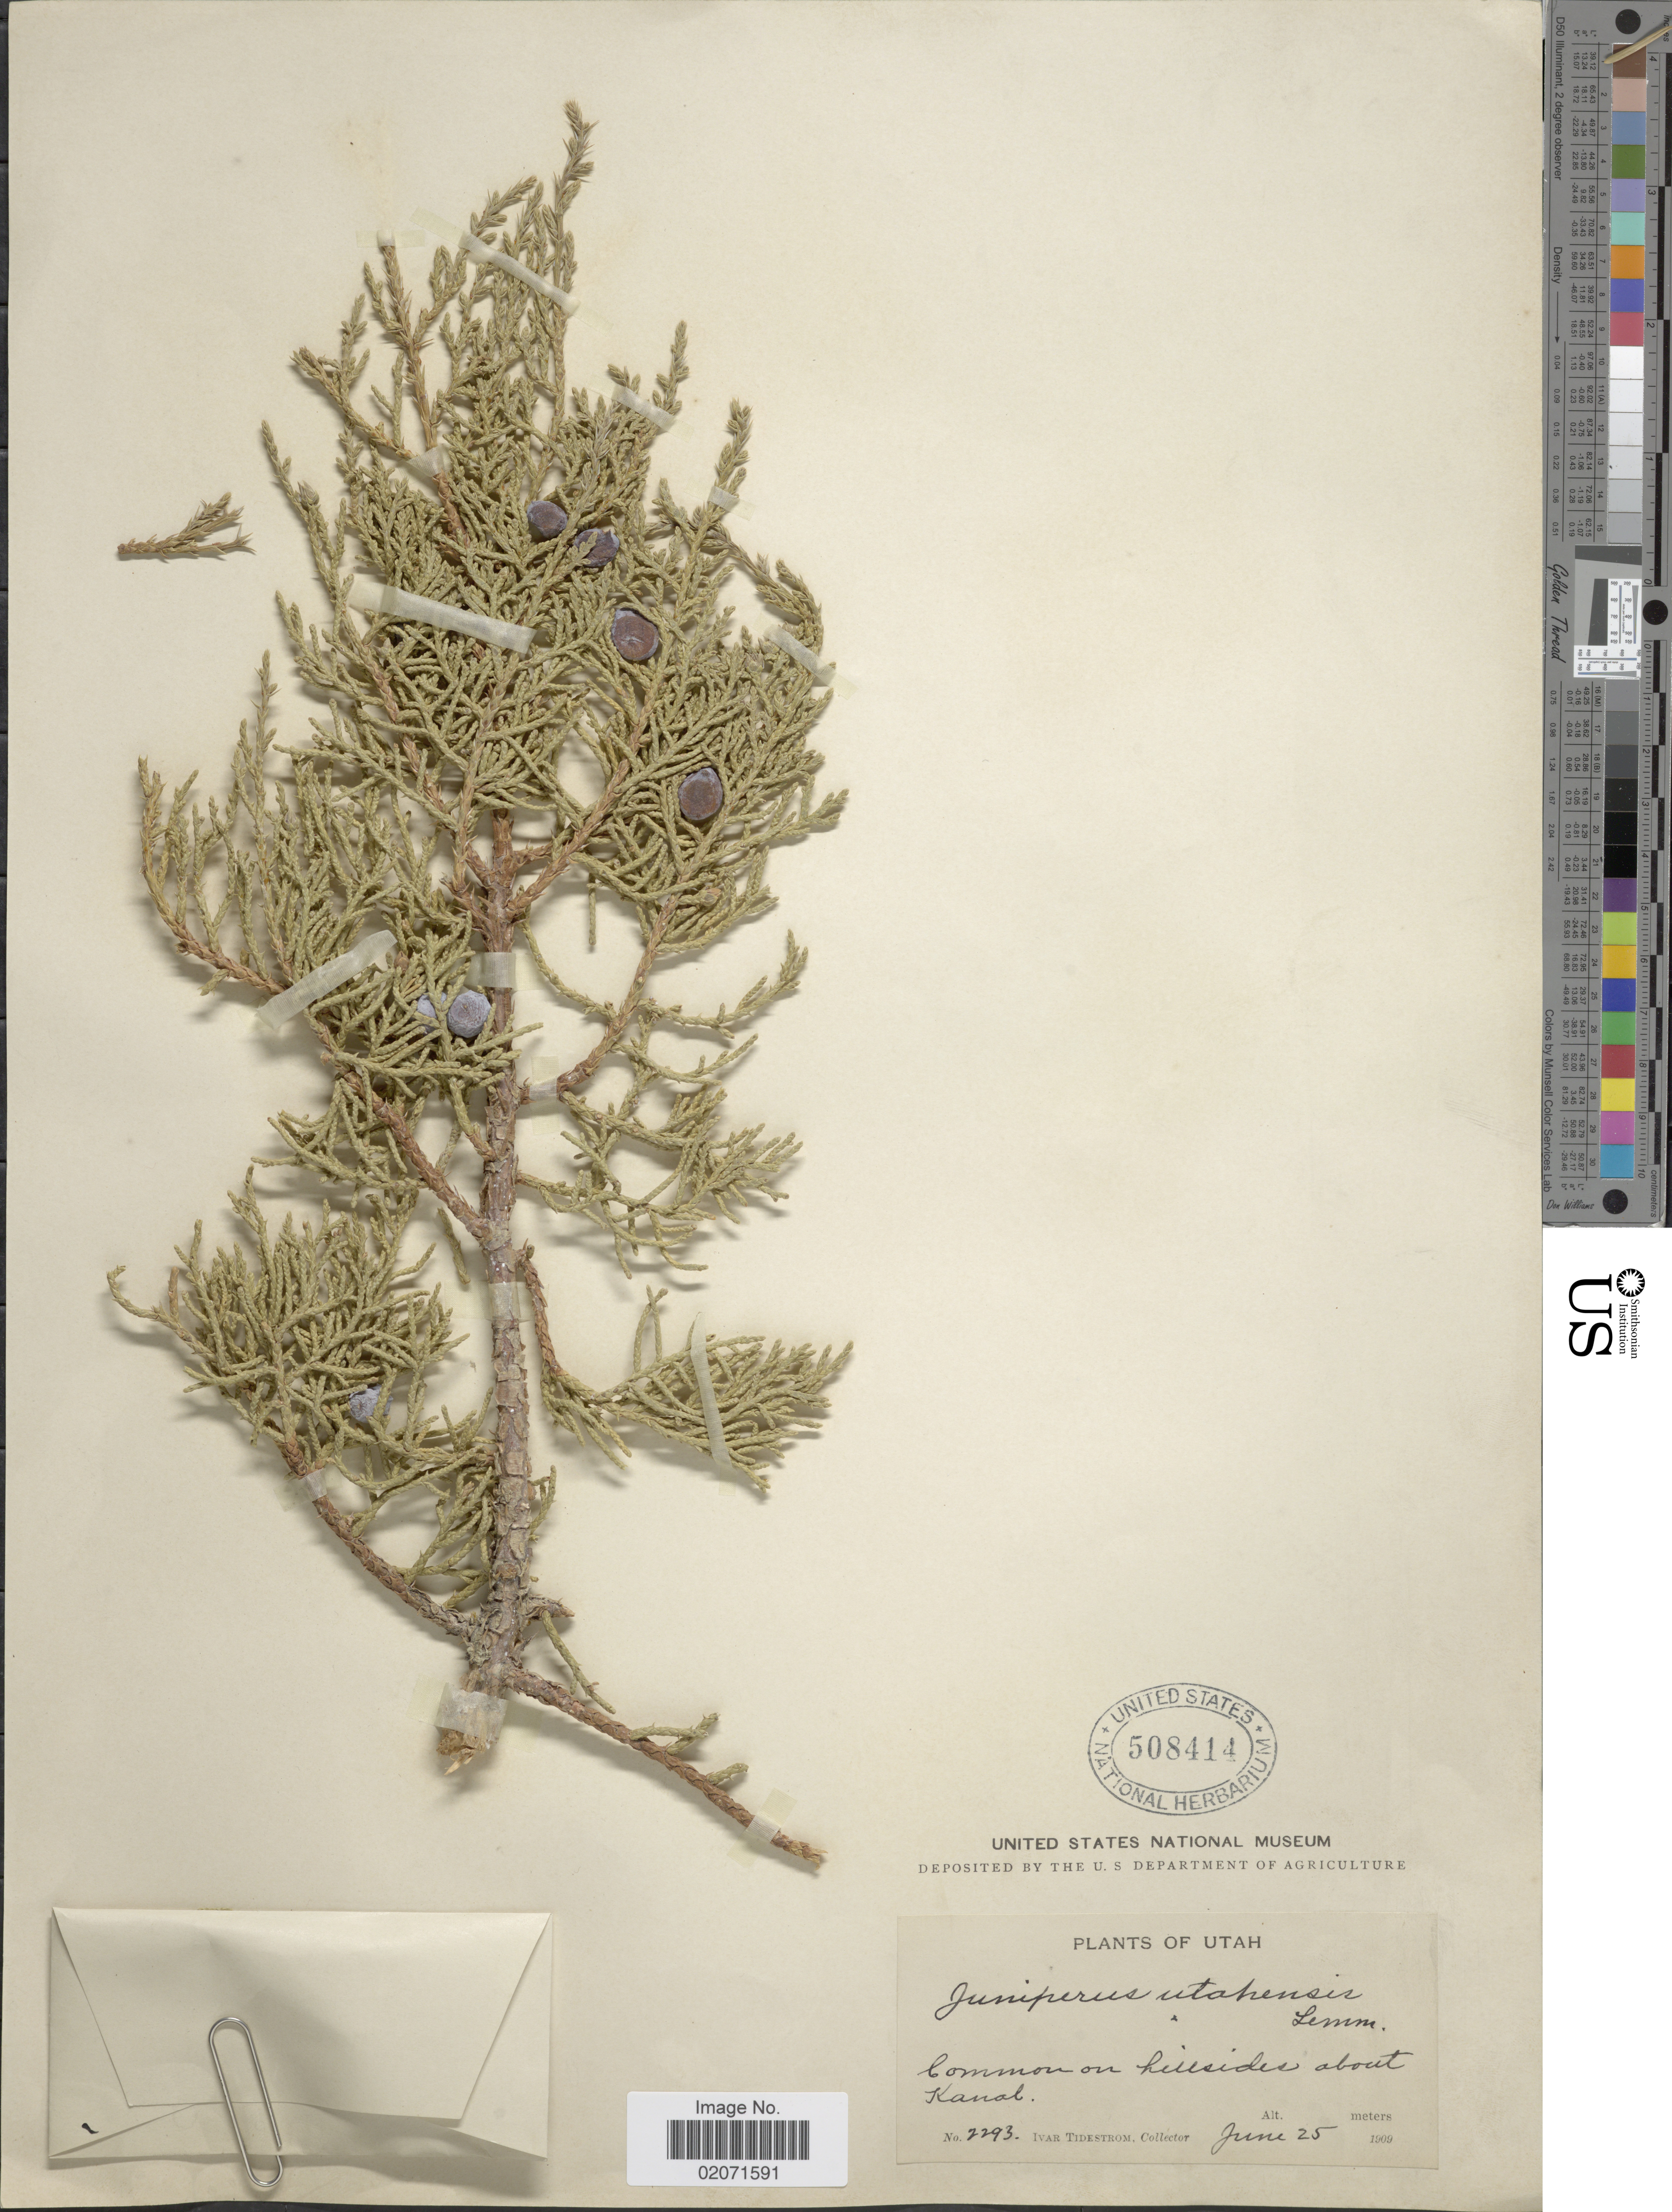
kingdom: Plantae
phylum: Tracheophyta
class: Pinopsida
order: Pinales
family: Cupressaceae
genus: Juniperus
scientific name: Juniperus osteosperma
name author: (Torr.) Little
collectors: I. F. Tidestrom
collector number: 2293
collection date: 1909-06-25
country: United States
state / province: Utah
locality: Common on hillsides about Kanal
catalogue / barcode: US 508414